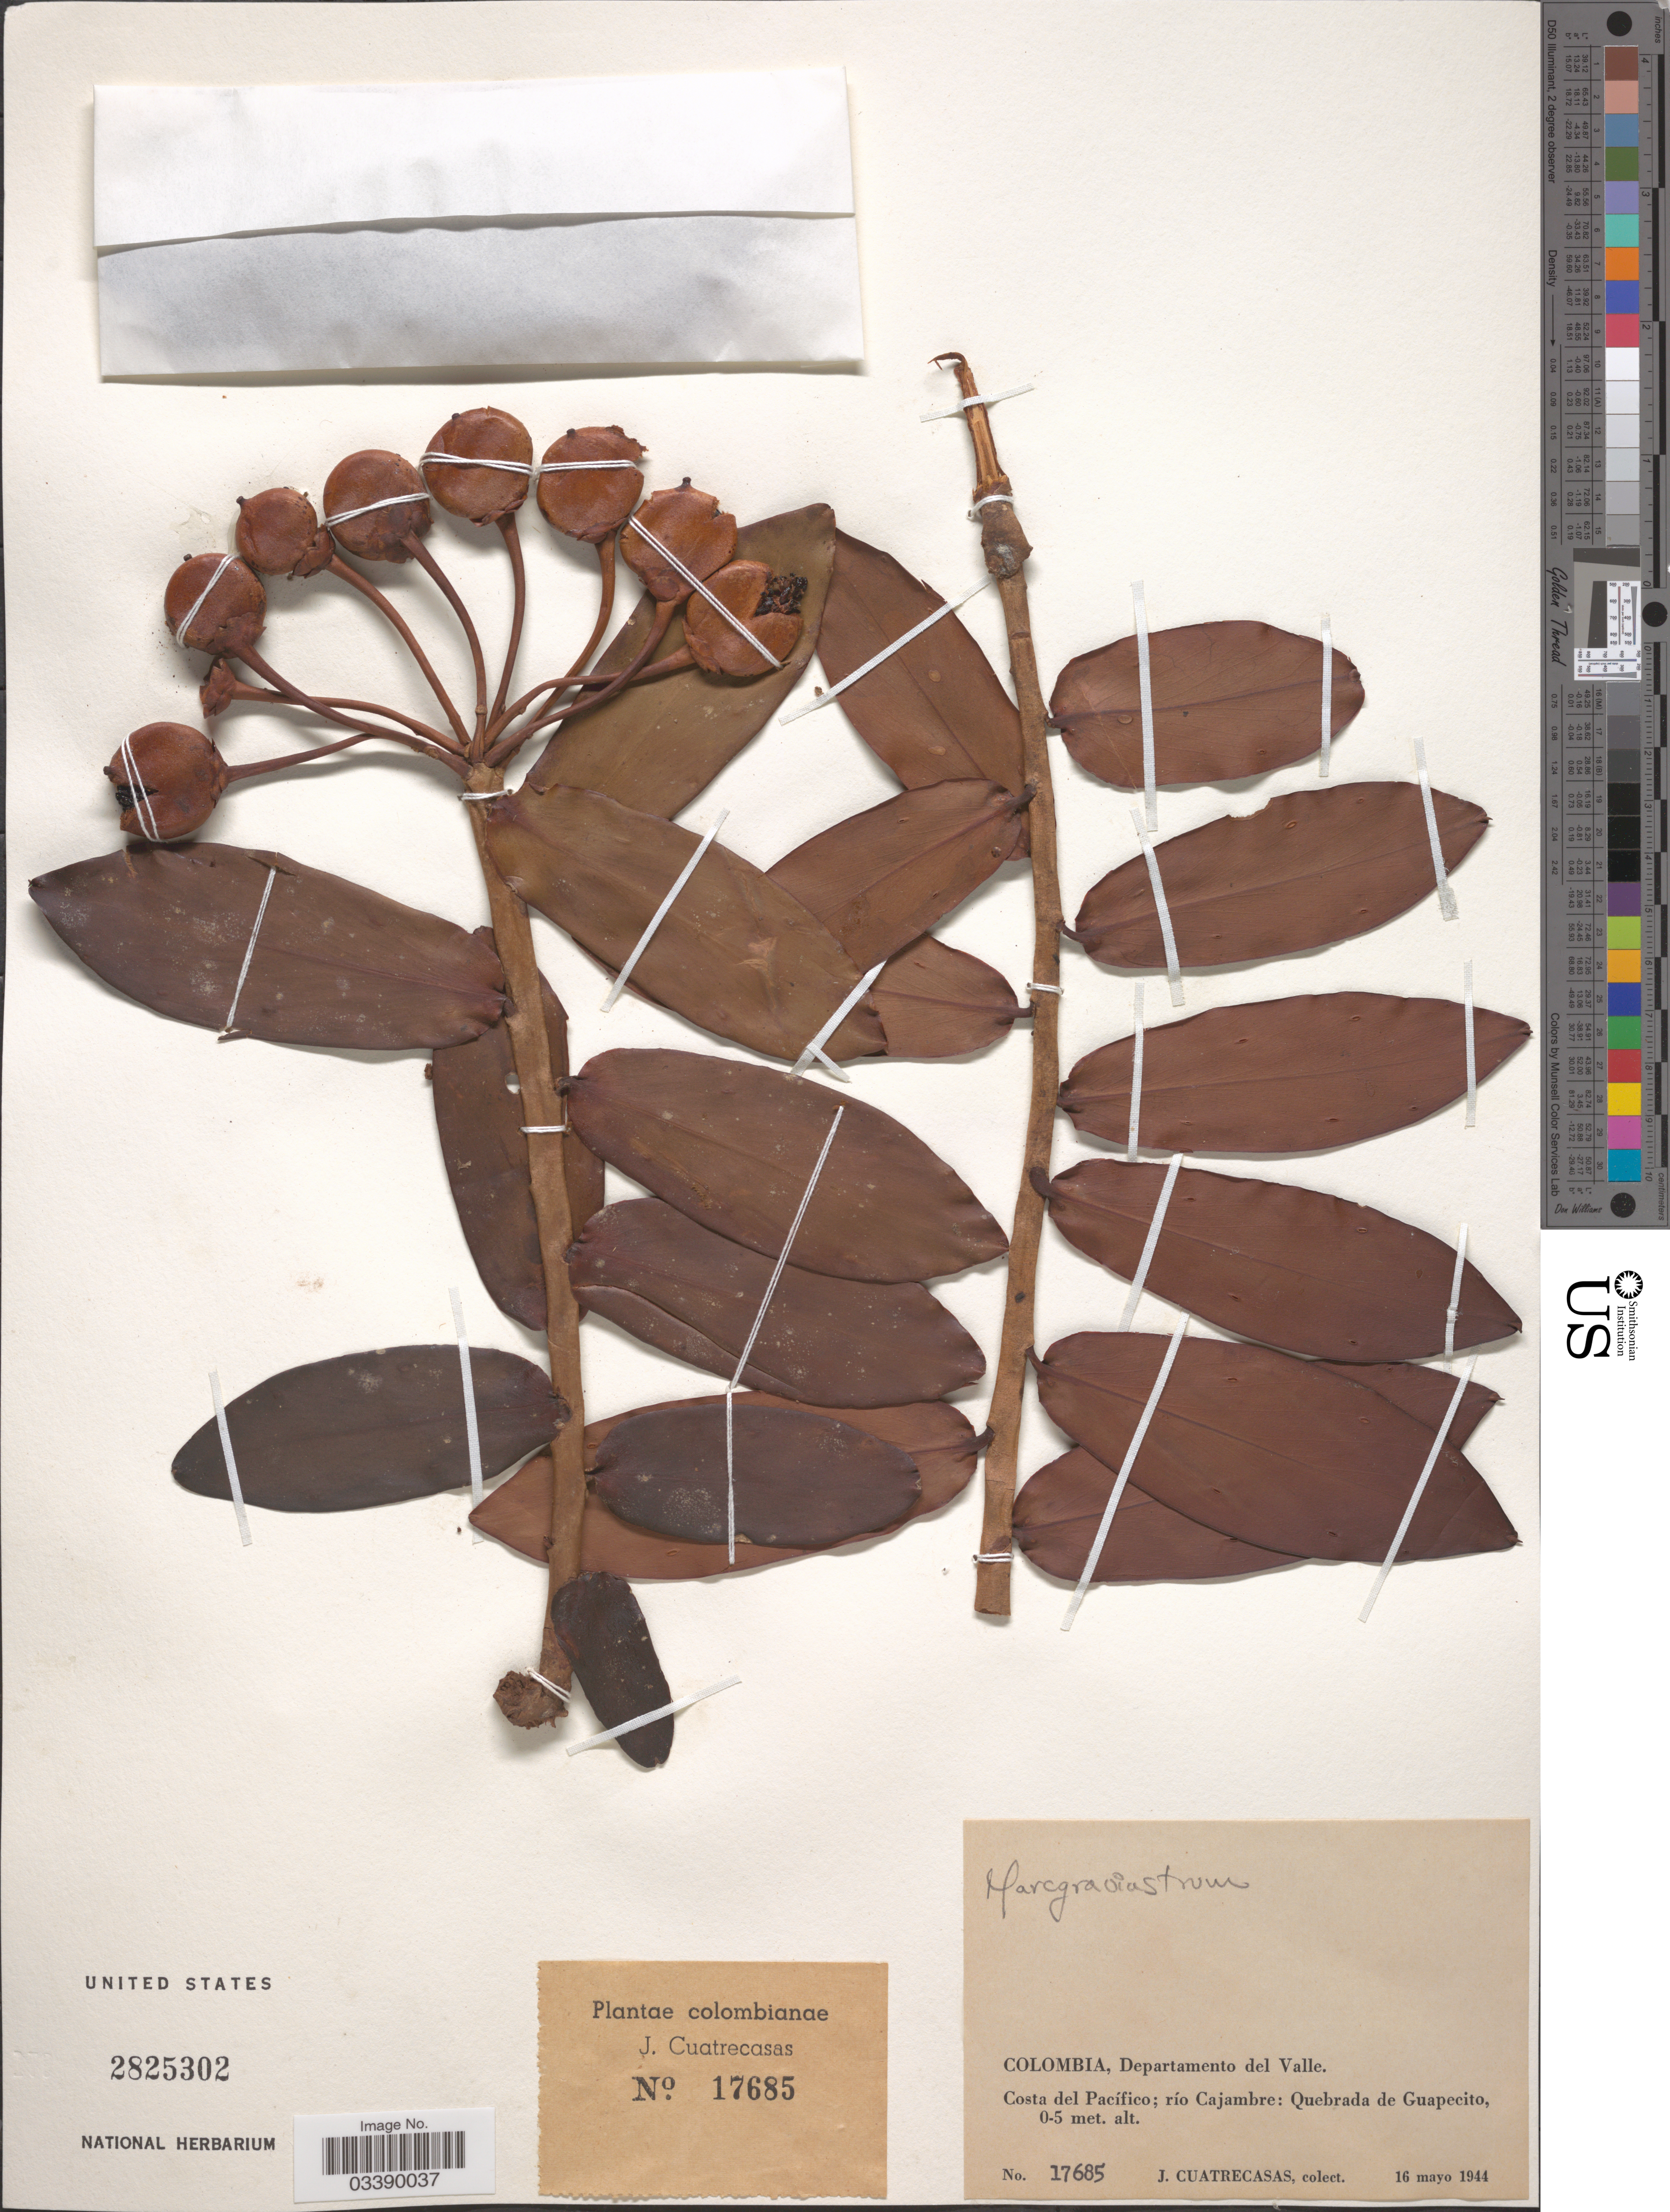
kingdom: Plantae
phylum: Tracheophyta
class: Magnoliopsida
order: Ericales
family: Marcgraviaceae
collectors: J. Cuatrecasas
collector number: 17685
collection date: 1944-05-16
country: Colombia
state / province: Valle del Cauca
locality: Departamento del Valle. Costa del Pacífico; río Cajambre: Quebrada de Guapecito.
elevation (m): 0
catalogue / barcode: US 2825302